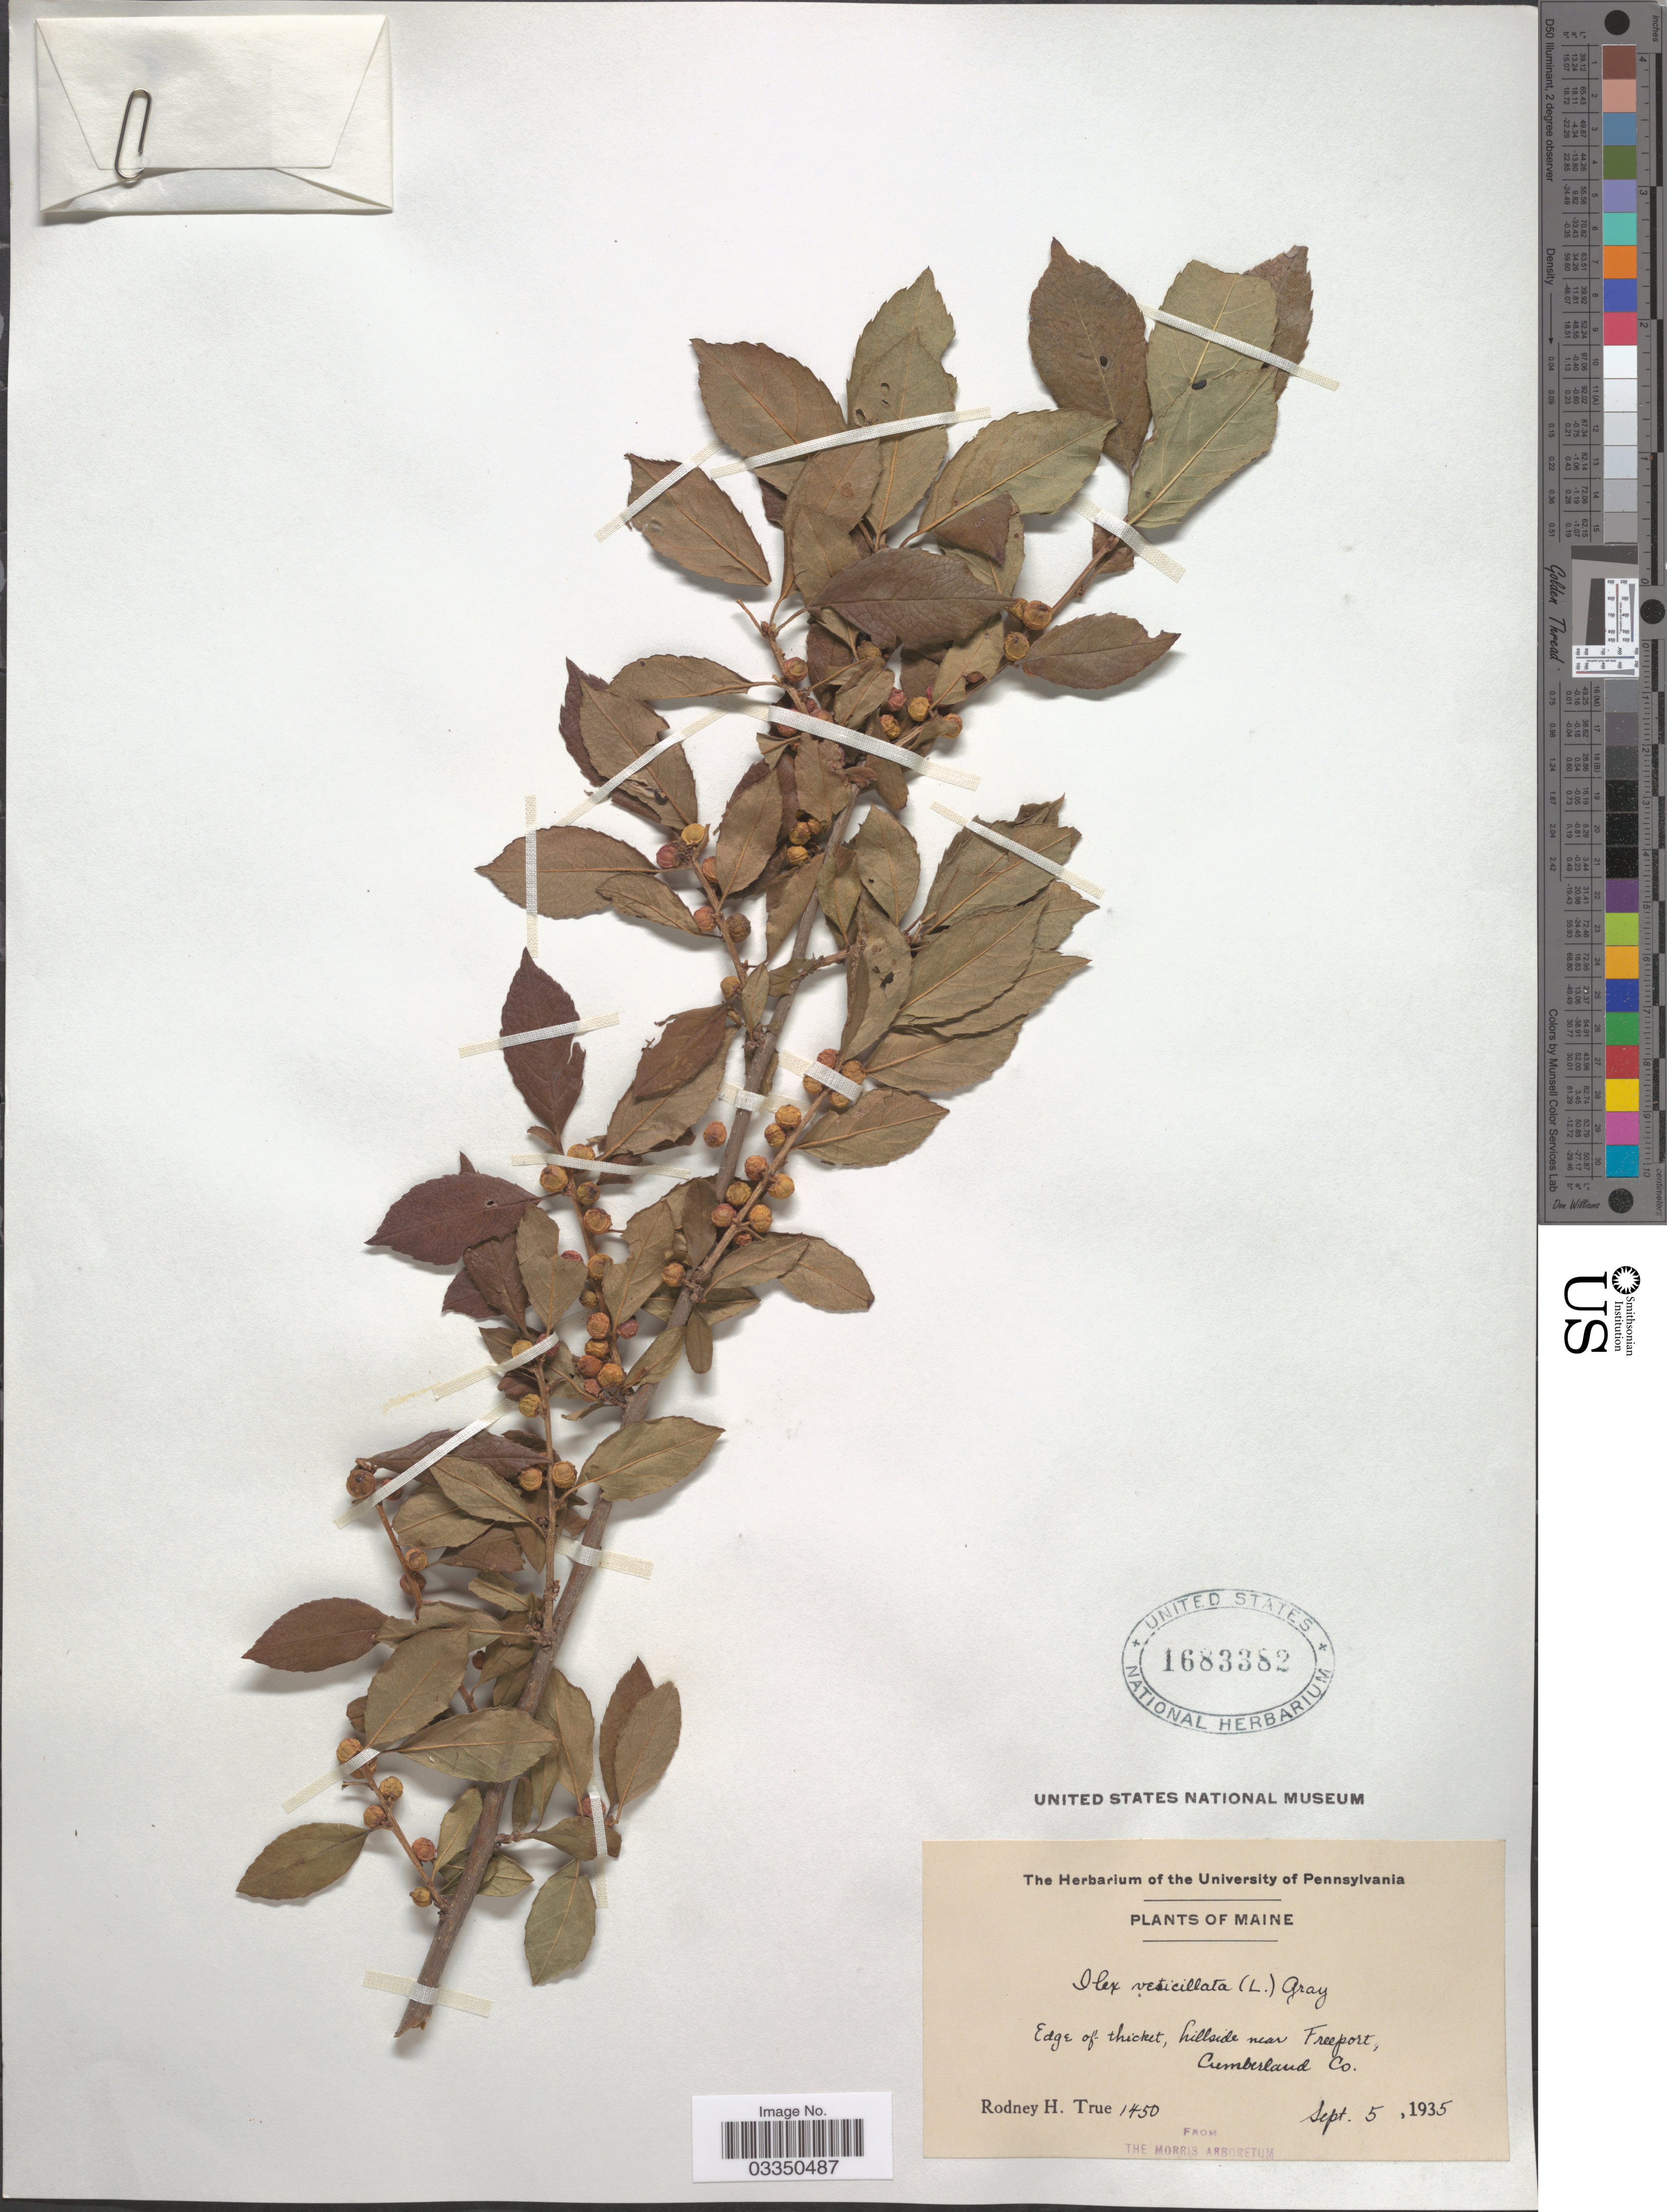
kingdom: Plantae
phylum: Tracheophyta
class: Magnoliopsida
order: Aquifoliales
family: Aquifoliaceae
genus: Ilex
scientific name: Ilex verticillata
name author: (L.) A. Gray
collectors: R. H. True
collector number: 1450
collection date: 1935-09-05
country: United States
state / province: Maine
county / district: Cumberland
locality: Edge of thicket, hillside near Freeport, Cumberland Co.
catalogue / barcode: US 1683382